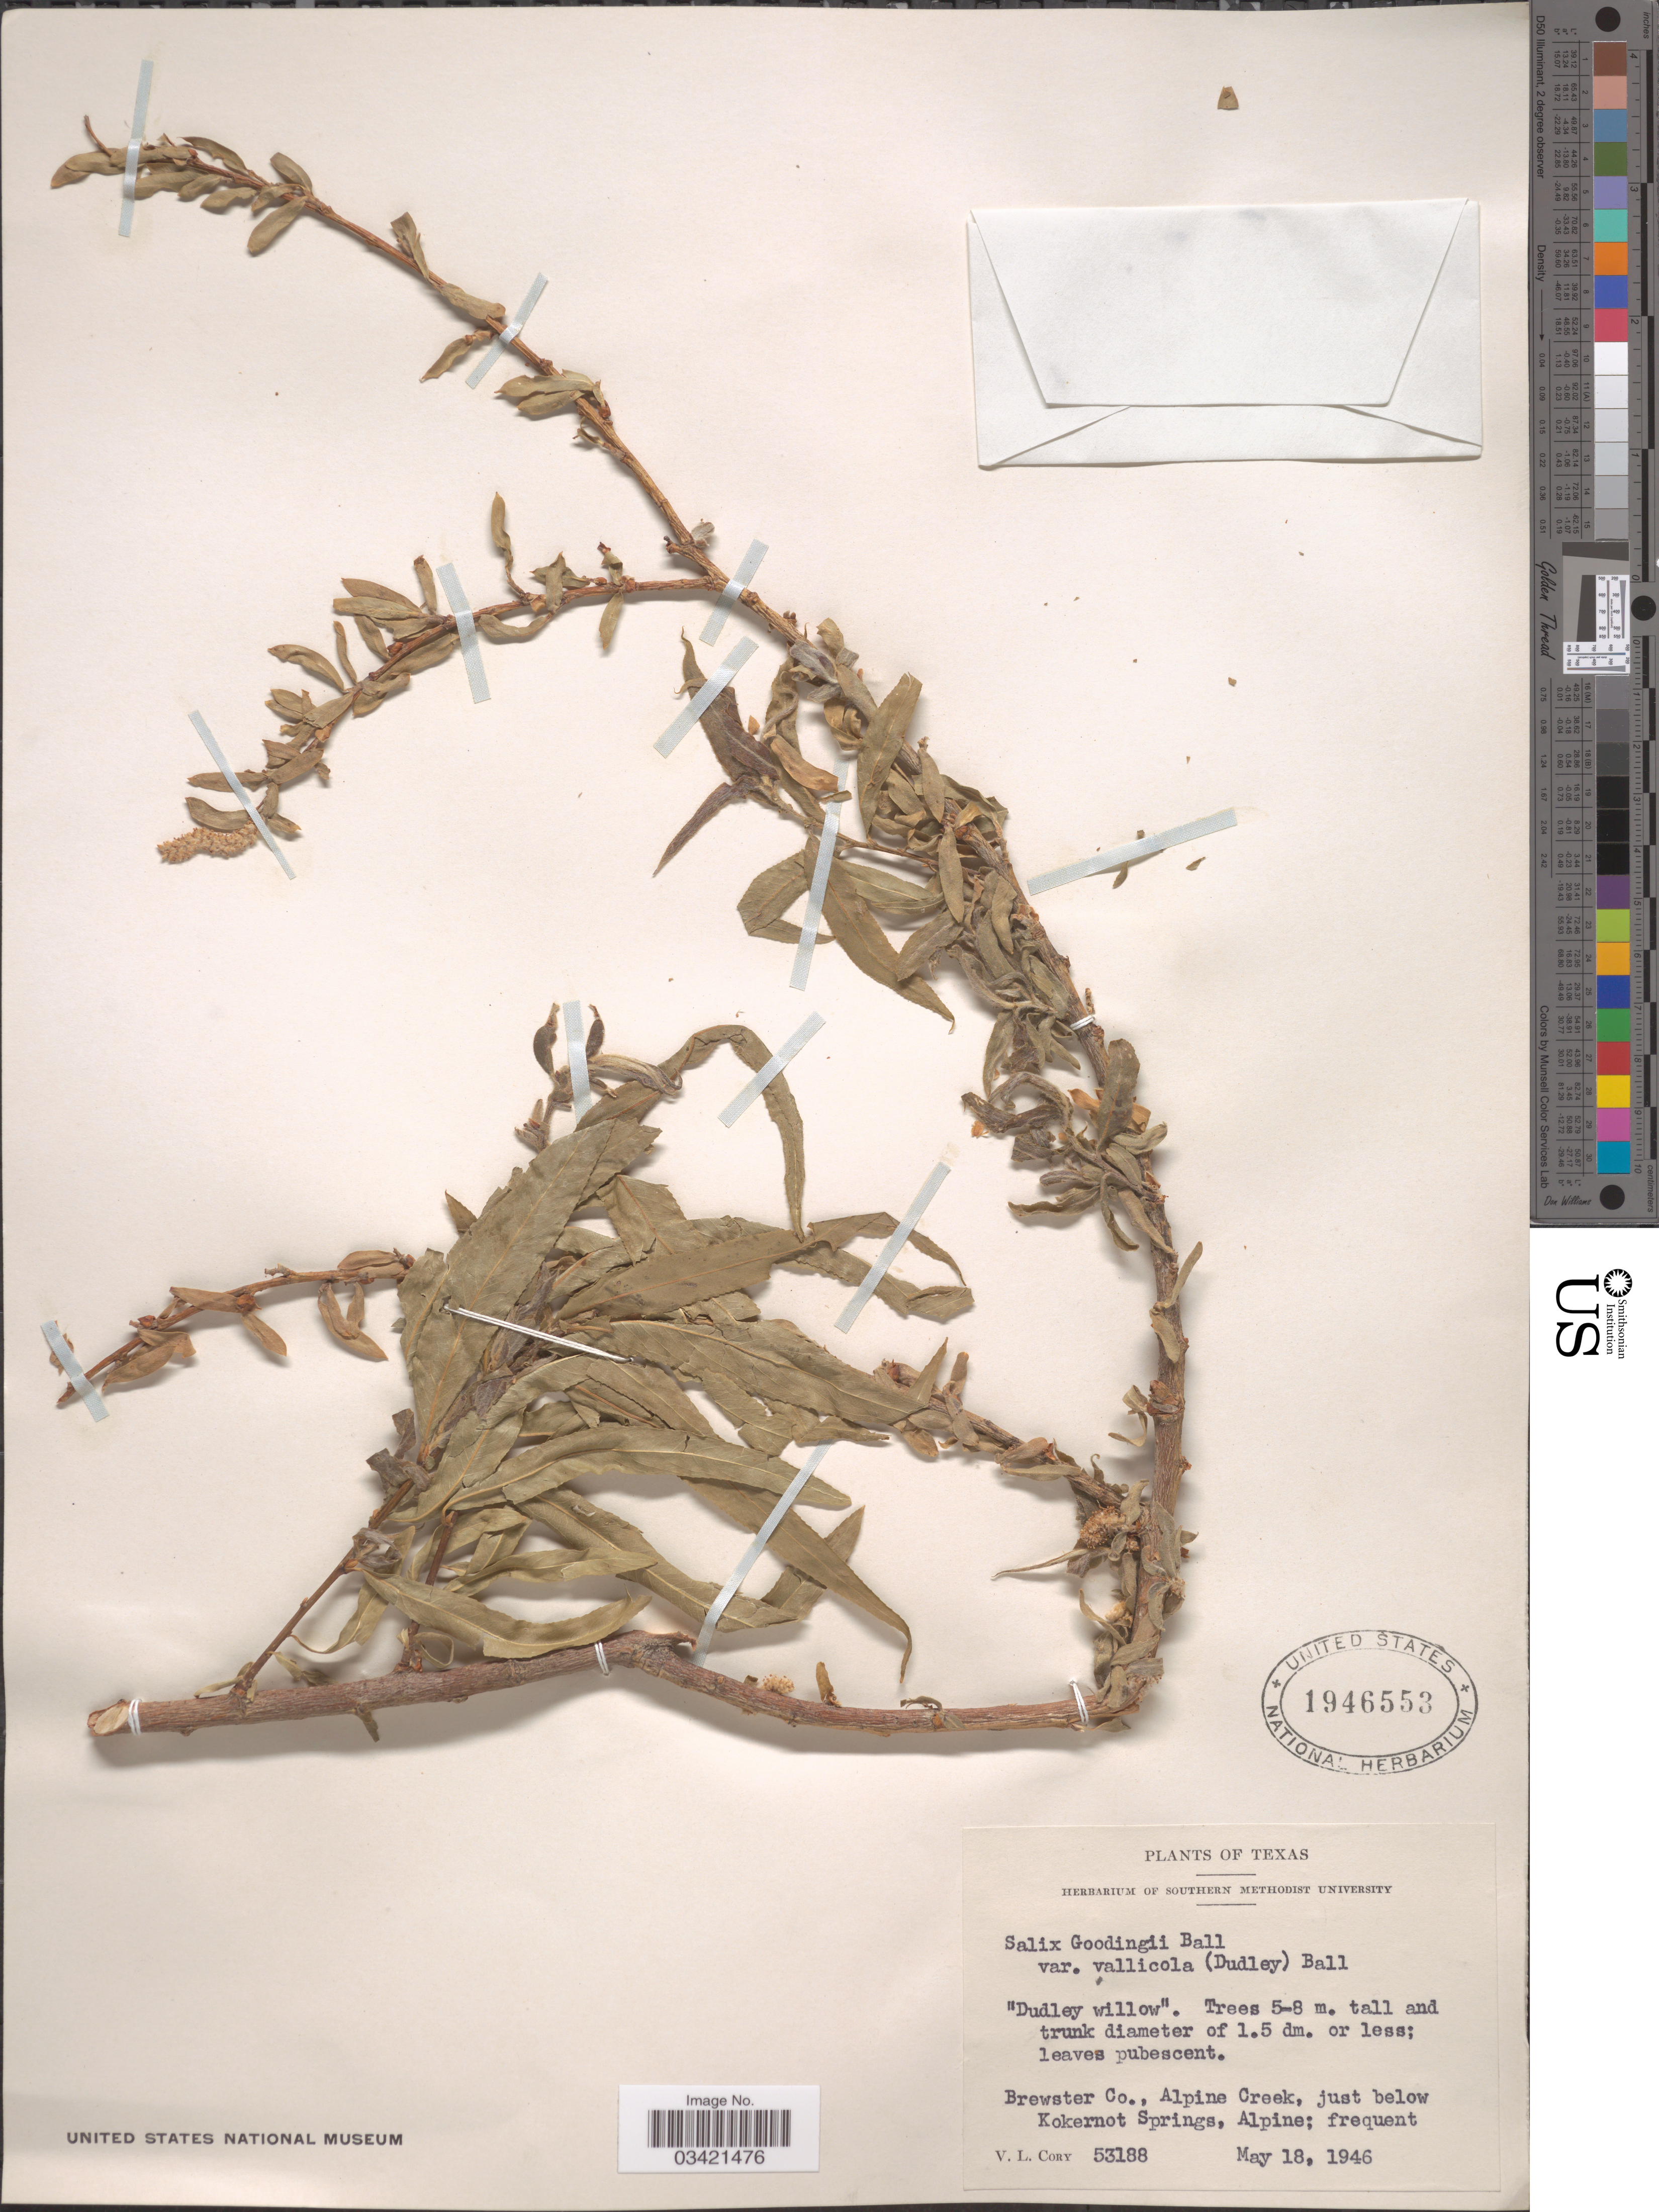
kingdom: Plantae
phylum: Tracheophyta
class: Magnoliopsida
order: Malpighiales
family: Salicaceae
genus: Salix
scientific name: Salix gooddingii var. vallicola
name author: (Dudley) C.R. Ball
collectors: V. Cory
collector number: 53188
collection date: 1946-05-18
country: United States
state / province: Texas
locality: Brewster Co., Alpine Creek, just below Kokernot Springs, Alpine.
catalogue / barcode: US 1946553